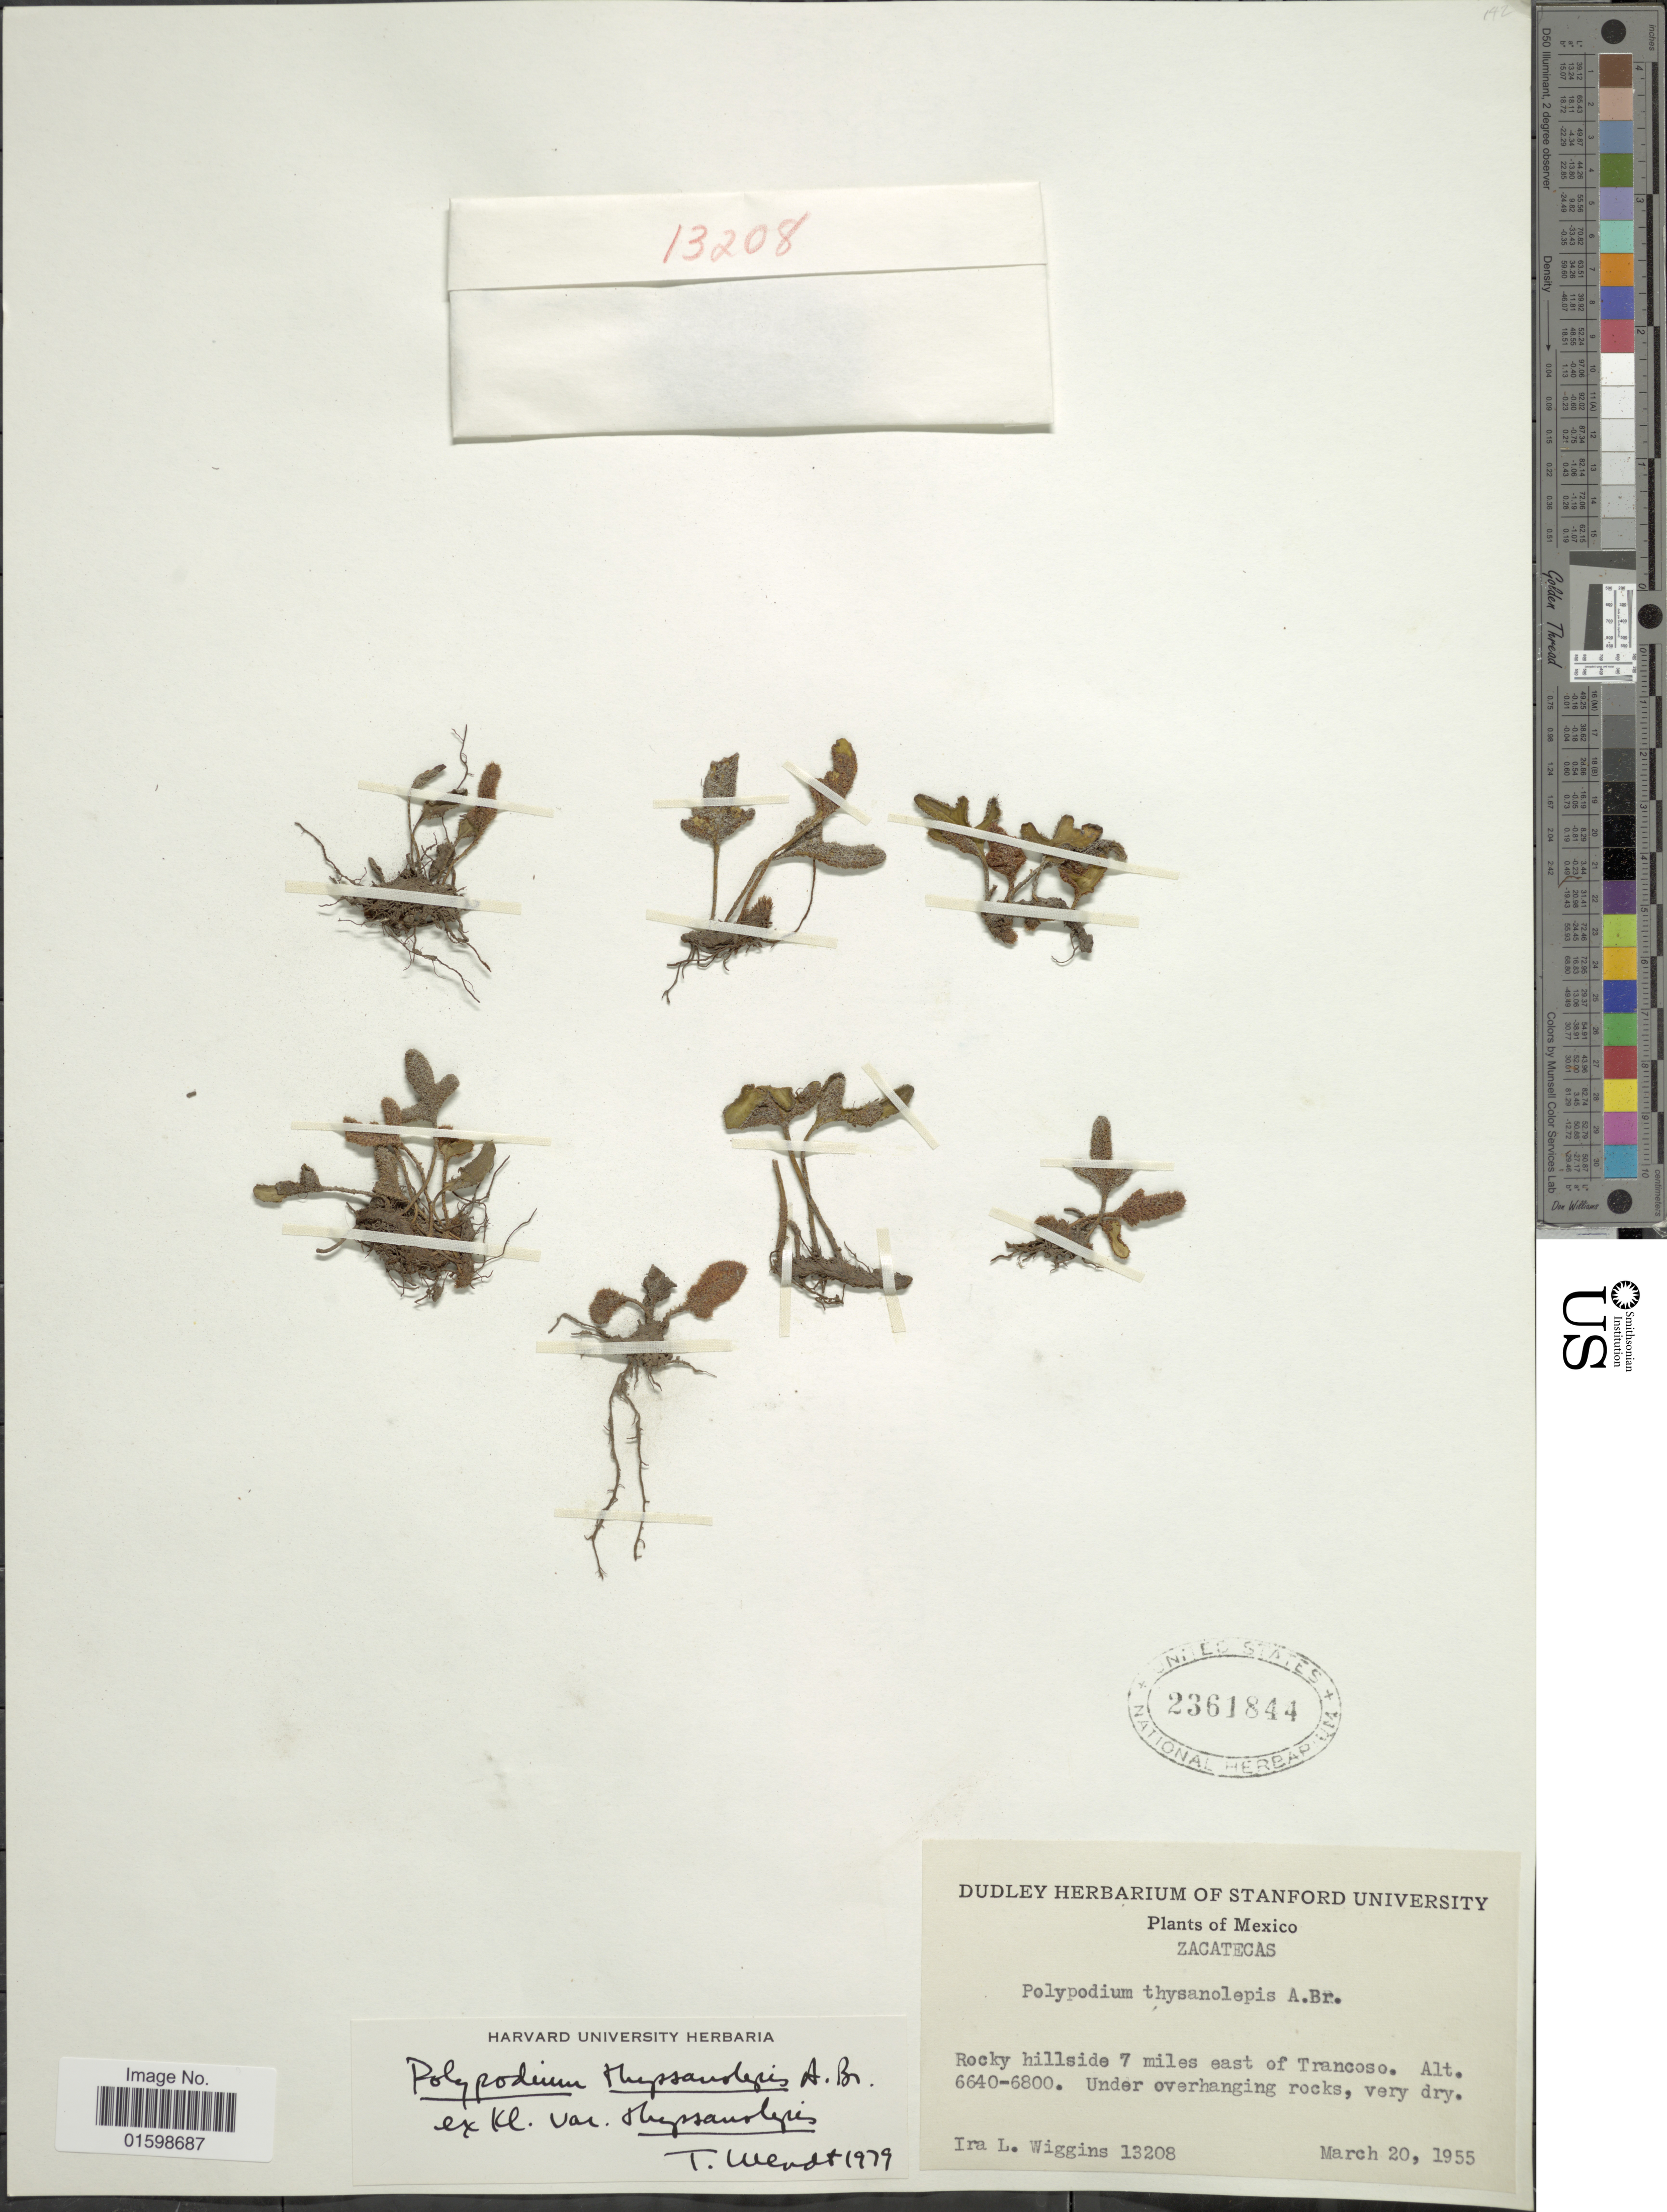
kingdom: Plantae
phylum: Tracheophyta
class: Polypodiopsida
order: Polypodiales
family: Polypodiaceae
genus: Pleopeltis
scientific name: Pleopeltis thyssanolepis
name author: (A. Braun ex Klotzsch) E.G. Andrews & Windham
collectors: I. L. Wiggins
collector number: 13208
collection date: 1955-03-20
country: Mexico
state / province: Zacatecas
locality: Rocky hillside 7 miles east of Trancoso, under overhanging rocks, very dry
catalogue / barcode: US 2361844